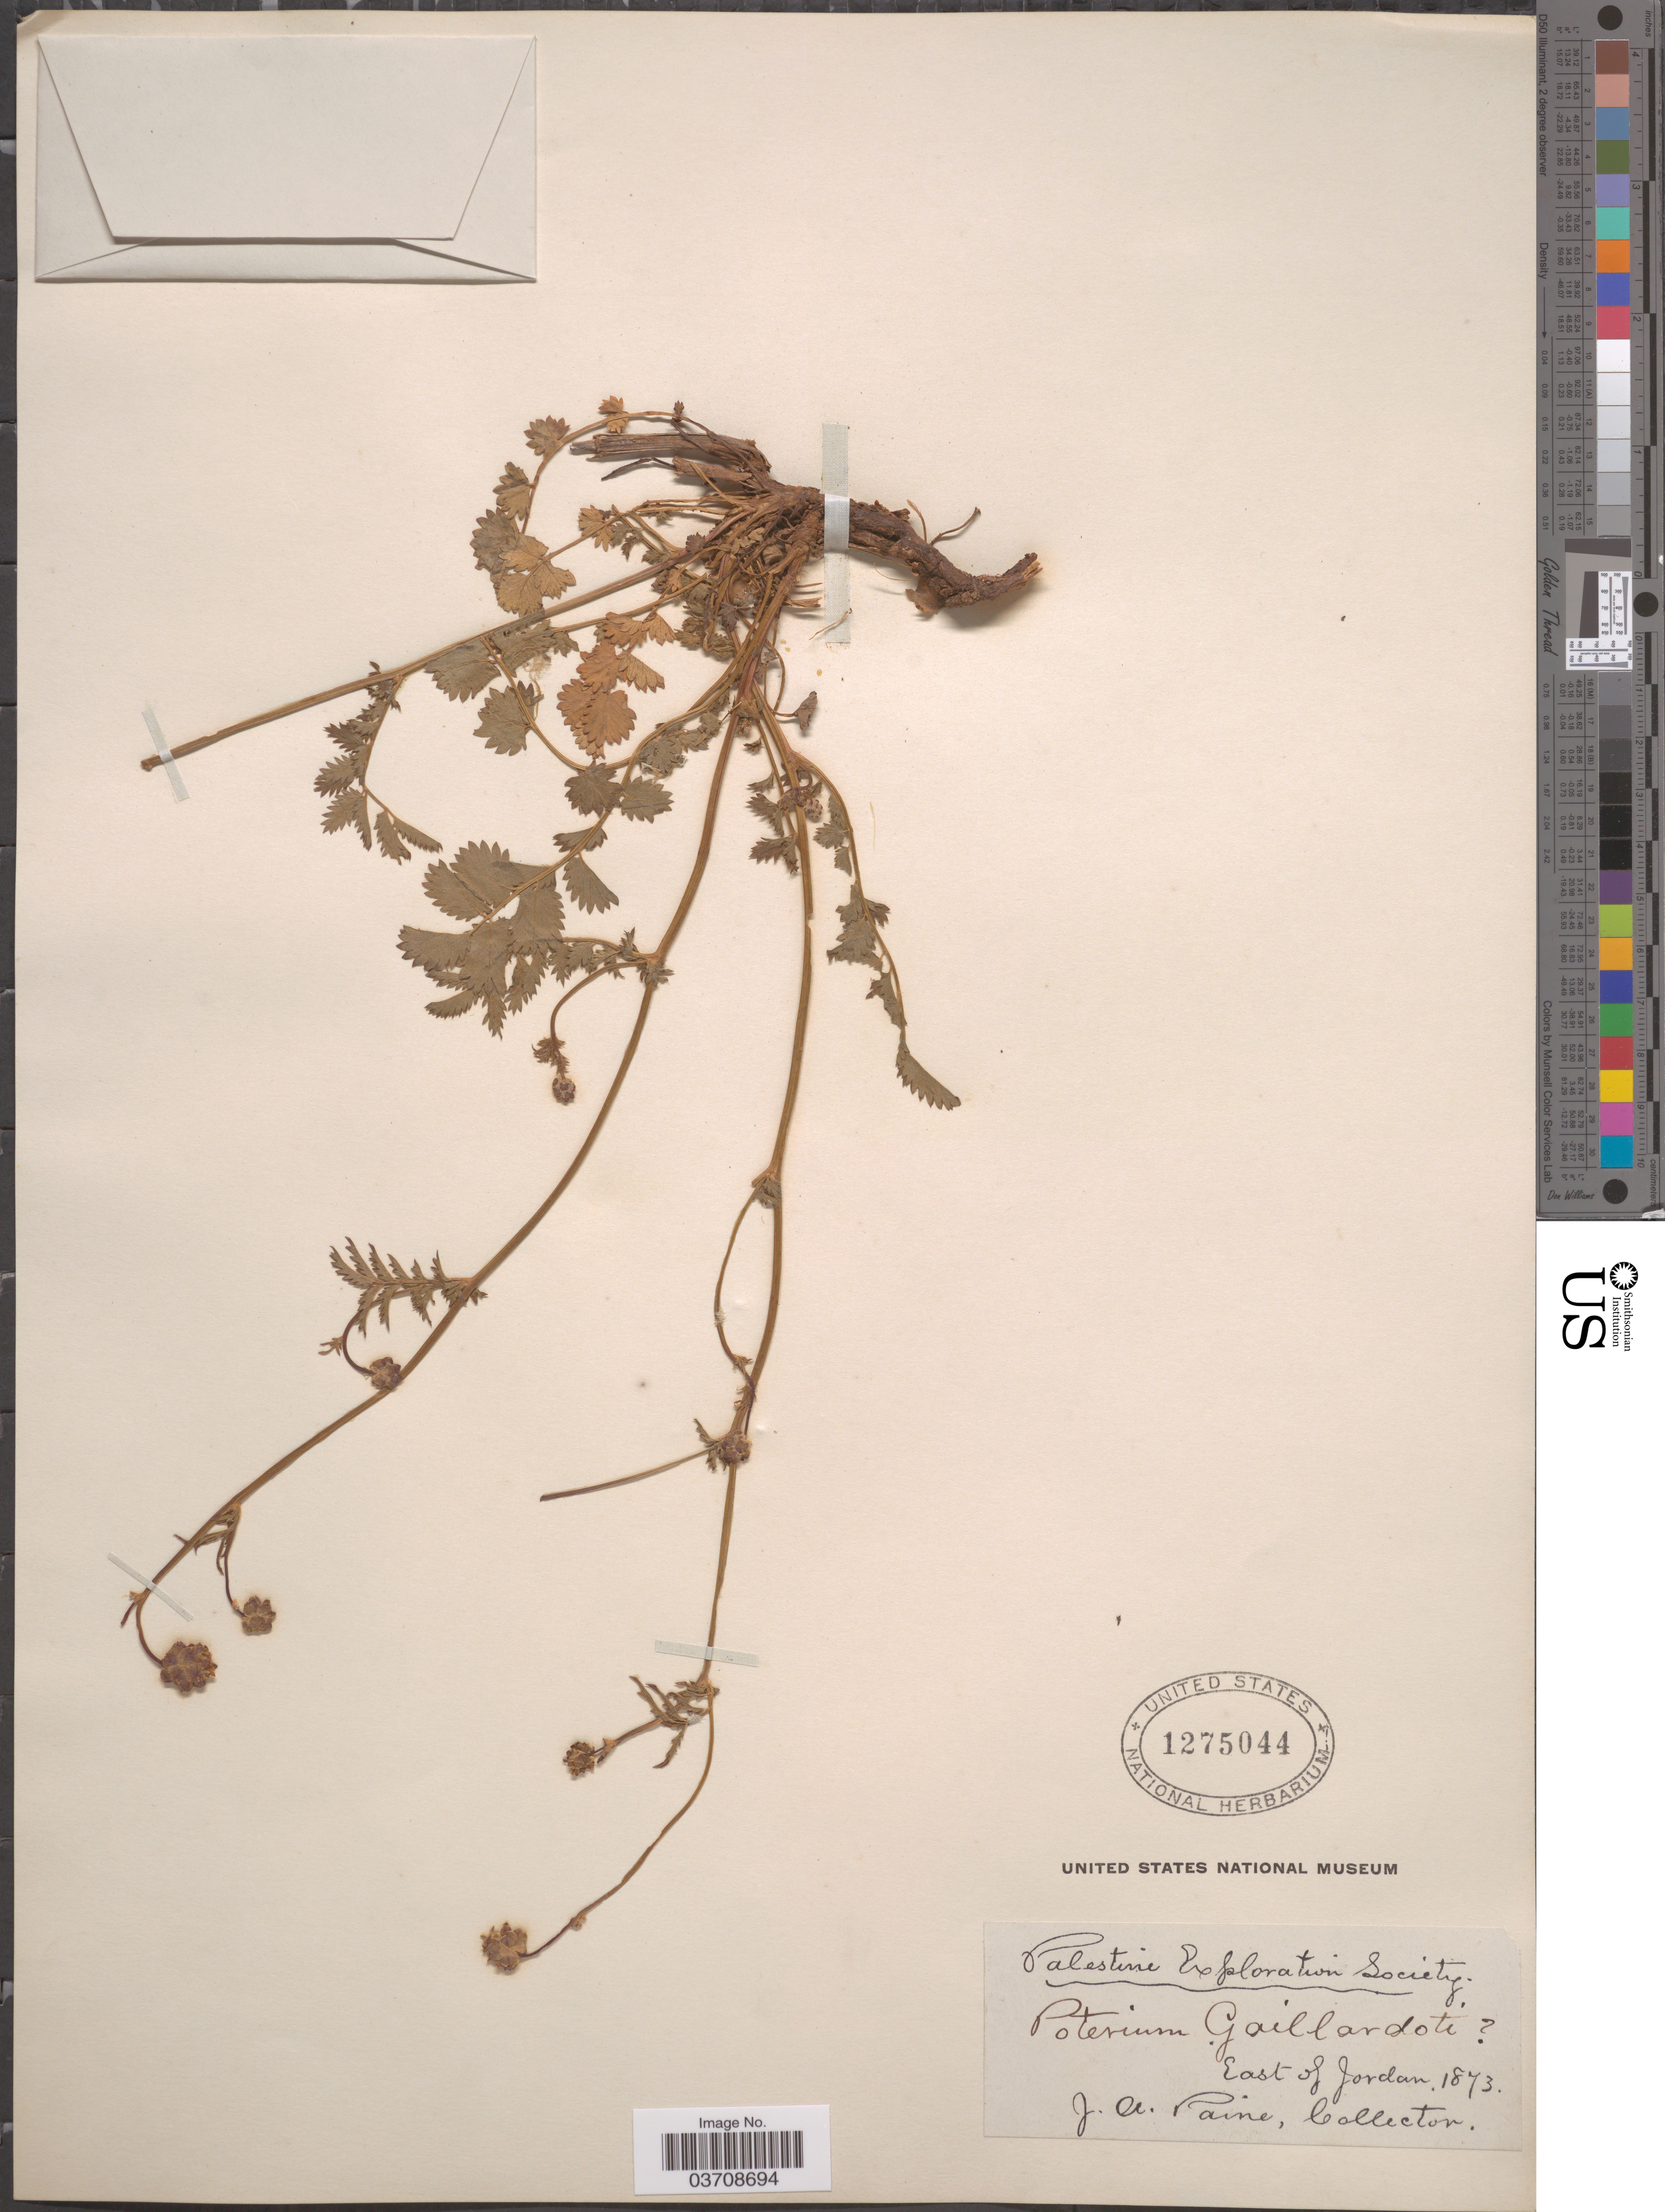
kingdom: Plantae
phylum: Tracheophyta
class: Magnoliopsida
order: Rosales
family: Rosaceae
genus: Sanguisorba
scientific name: Sanguisorba minor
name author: Scop.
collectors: J. A. Paine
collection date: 1873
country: Jordan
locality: East of Jordan.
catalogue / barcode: US 1275044